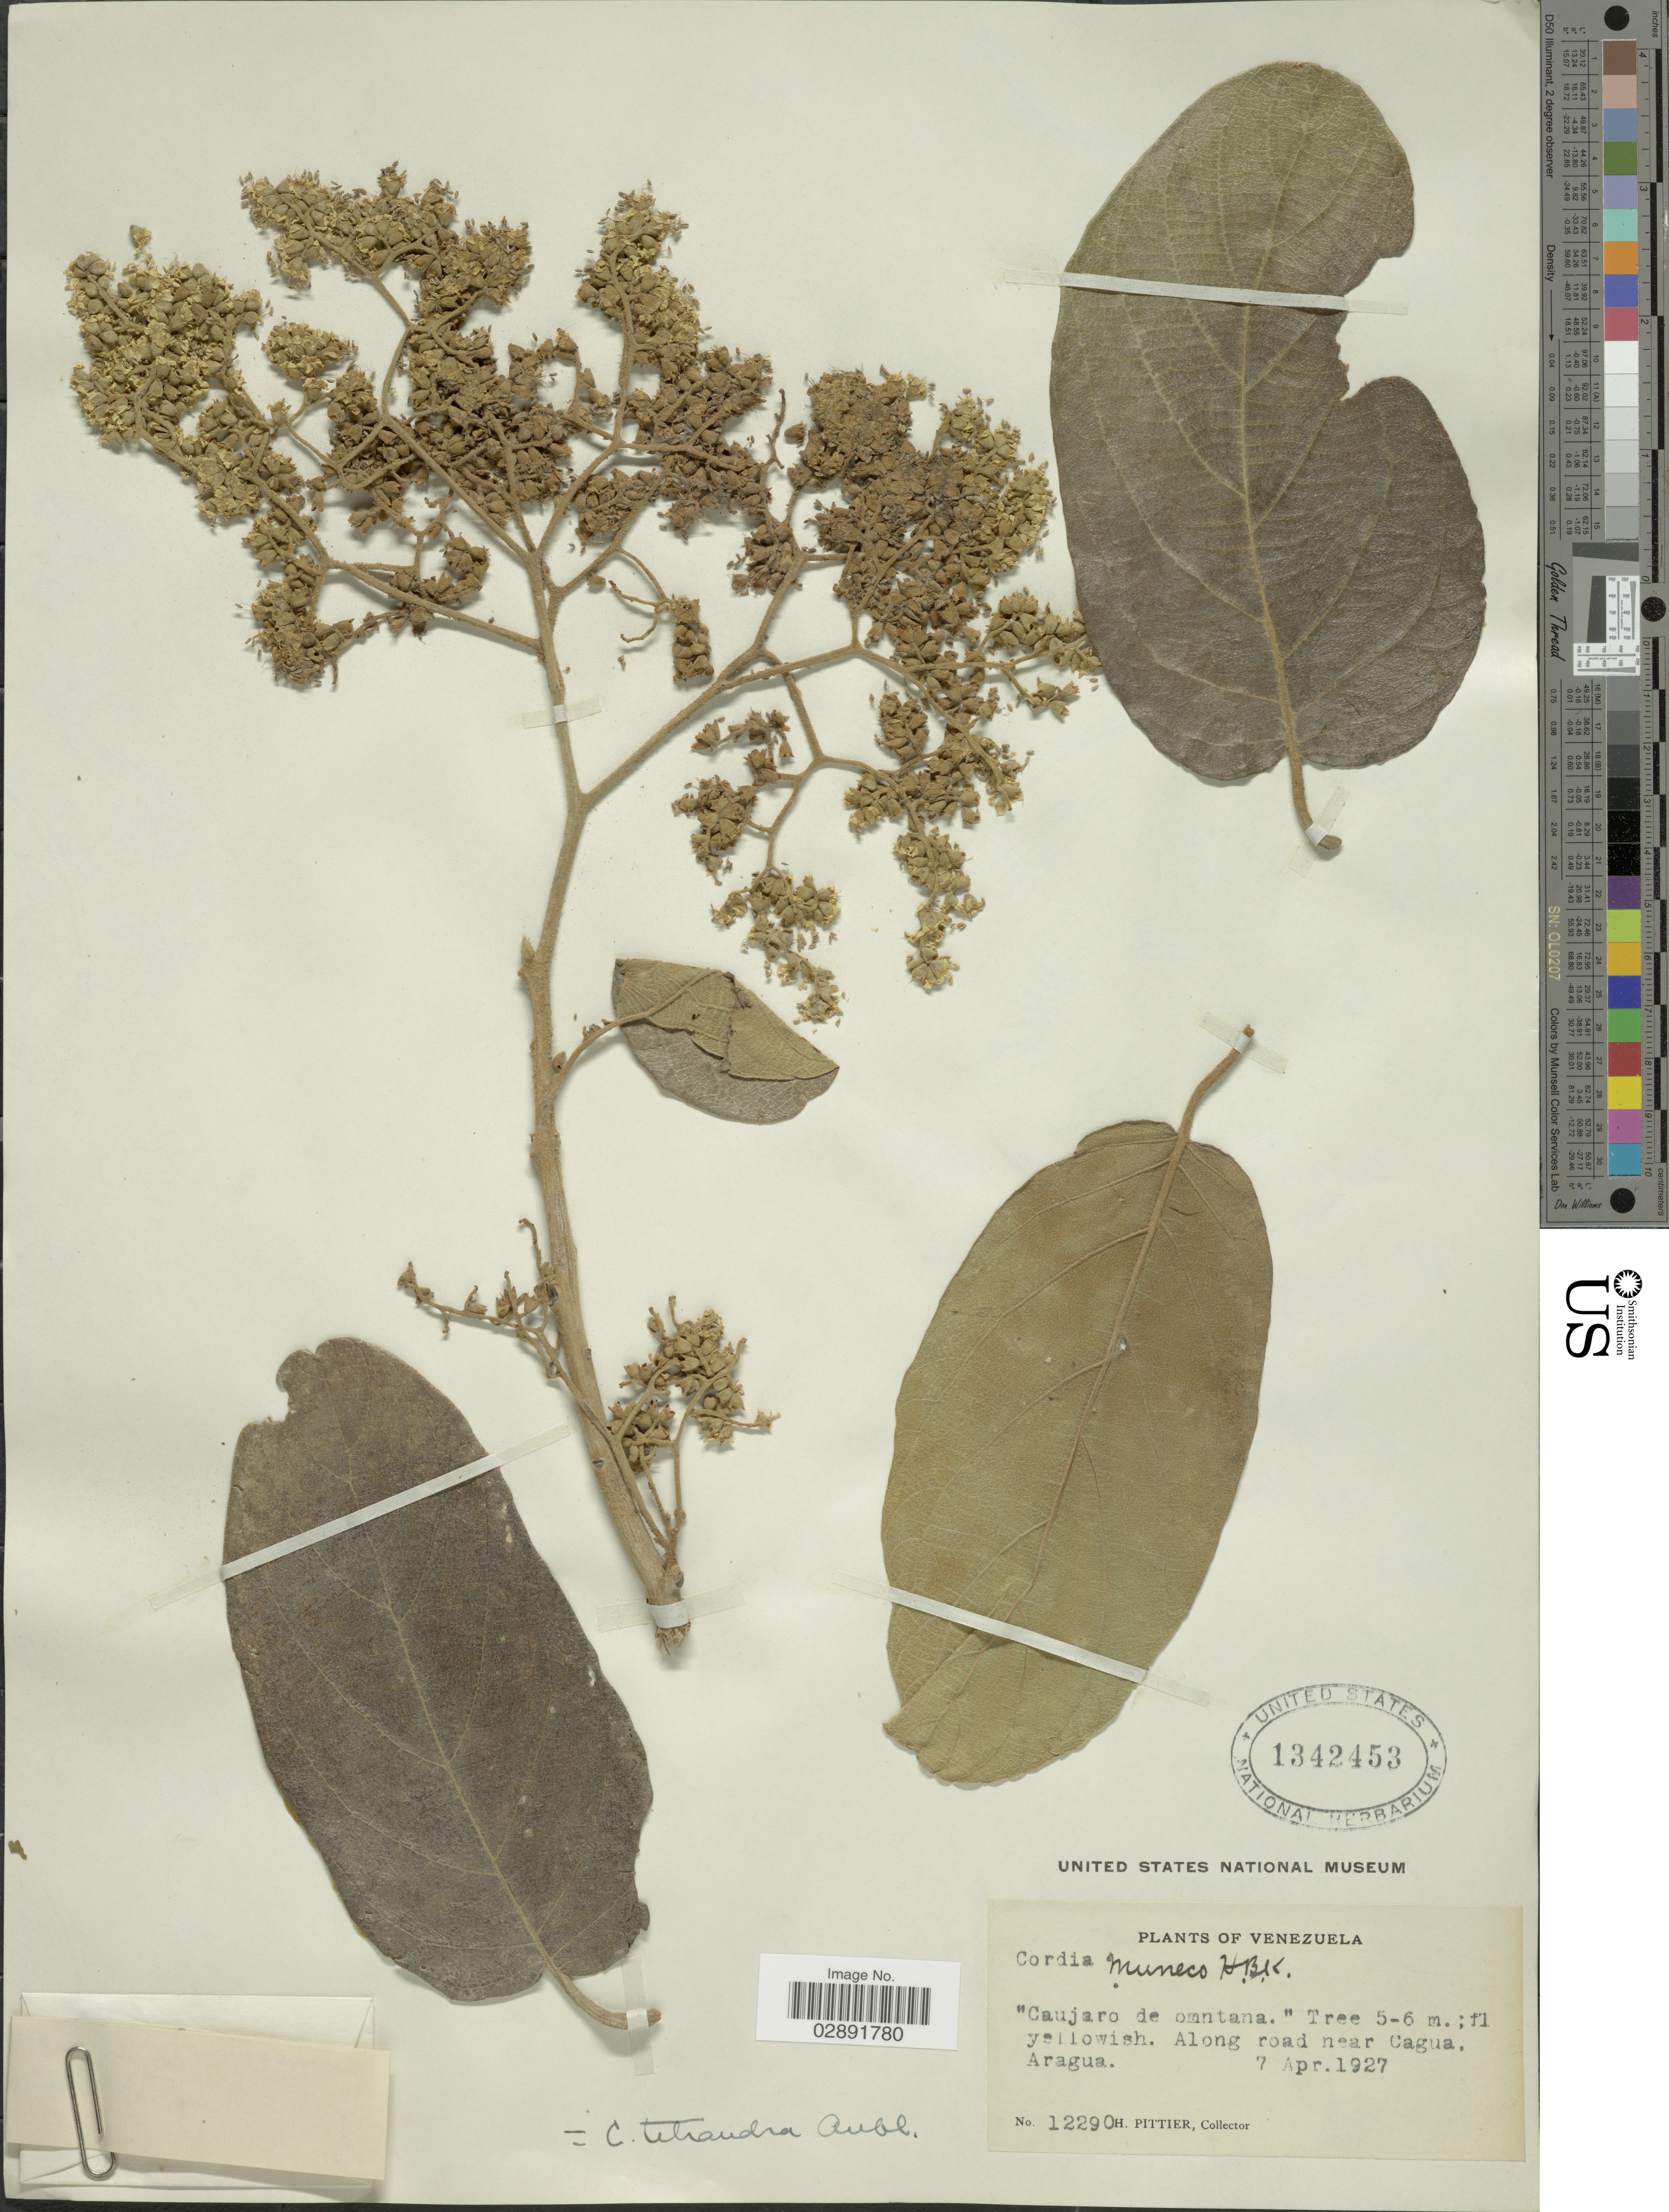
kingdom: Plantae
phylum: Tracheophyta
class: Magnoliopsida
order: Boraginales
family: Cordiaceae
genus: Cordia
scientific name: Cordia tetrandra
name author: Aubl.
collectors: H. F. Pittier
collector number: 12290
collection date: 1927-04-07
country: Venezuela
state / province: Aragua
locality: Along road near Cagua.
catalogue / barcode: US 1342453